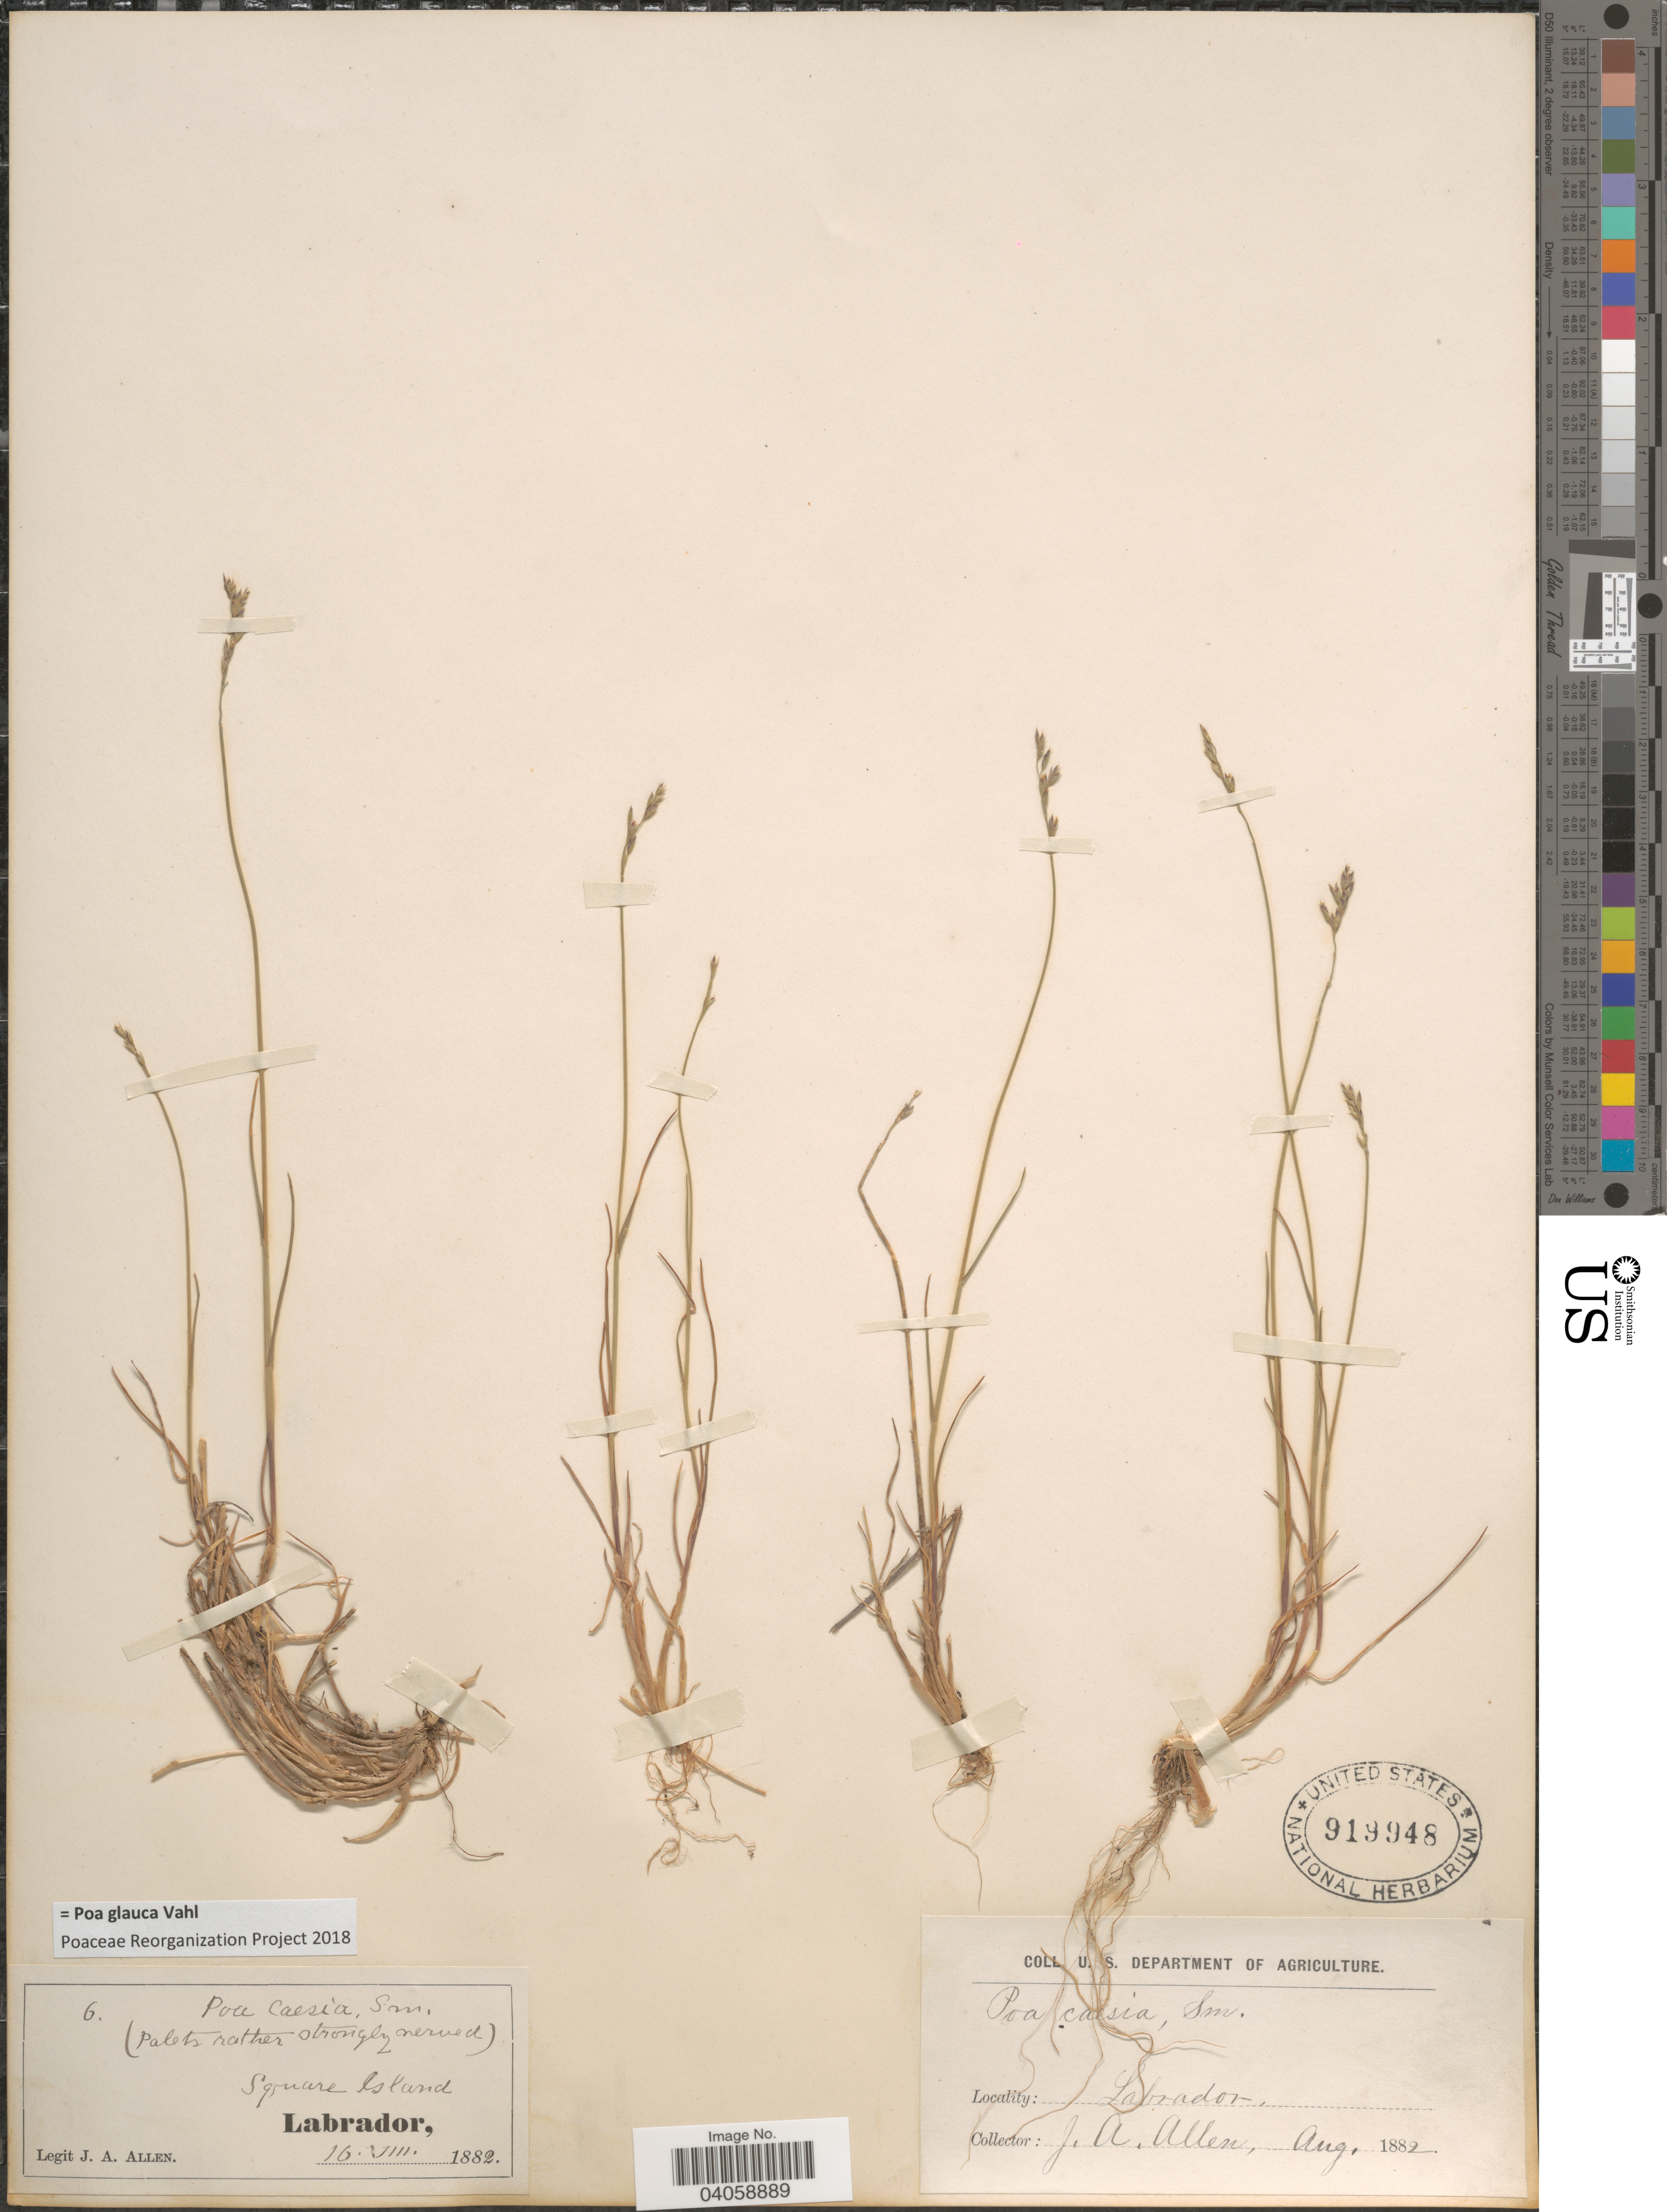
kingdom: Plantae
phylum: Tracheophyta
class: Liliopsida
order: Poales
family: Poaceae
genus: Poa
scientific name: Poa glauca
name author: Vahl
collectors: J. Allen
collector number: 6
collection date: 1882-08-16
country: Canada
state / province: Newfoundland and Labrador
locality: Square Island. Labrador.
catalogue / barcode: US 919948